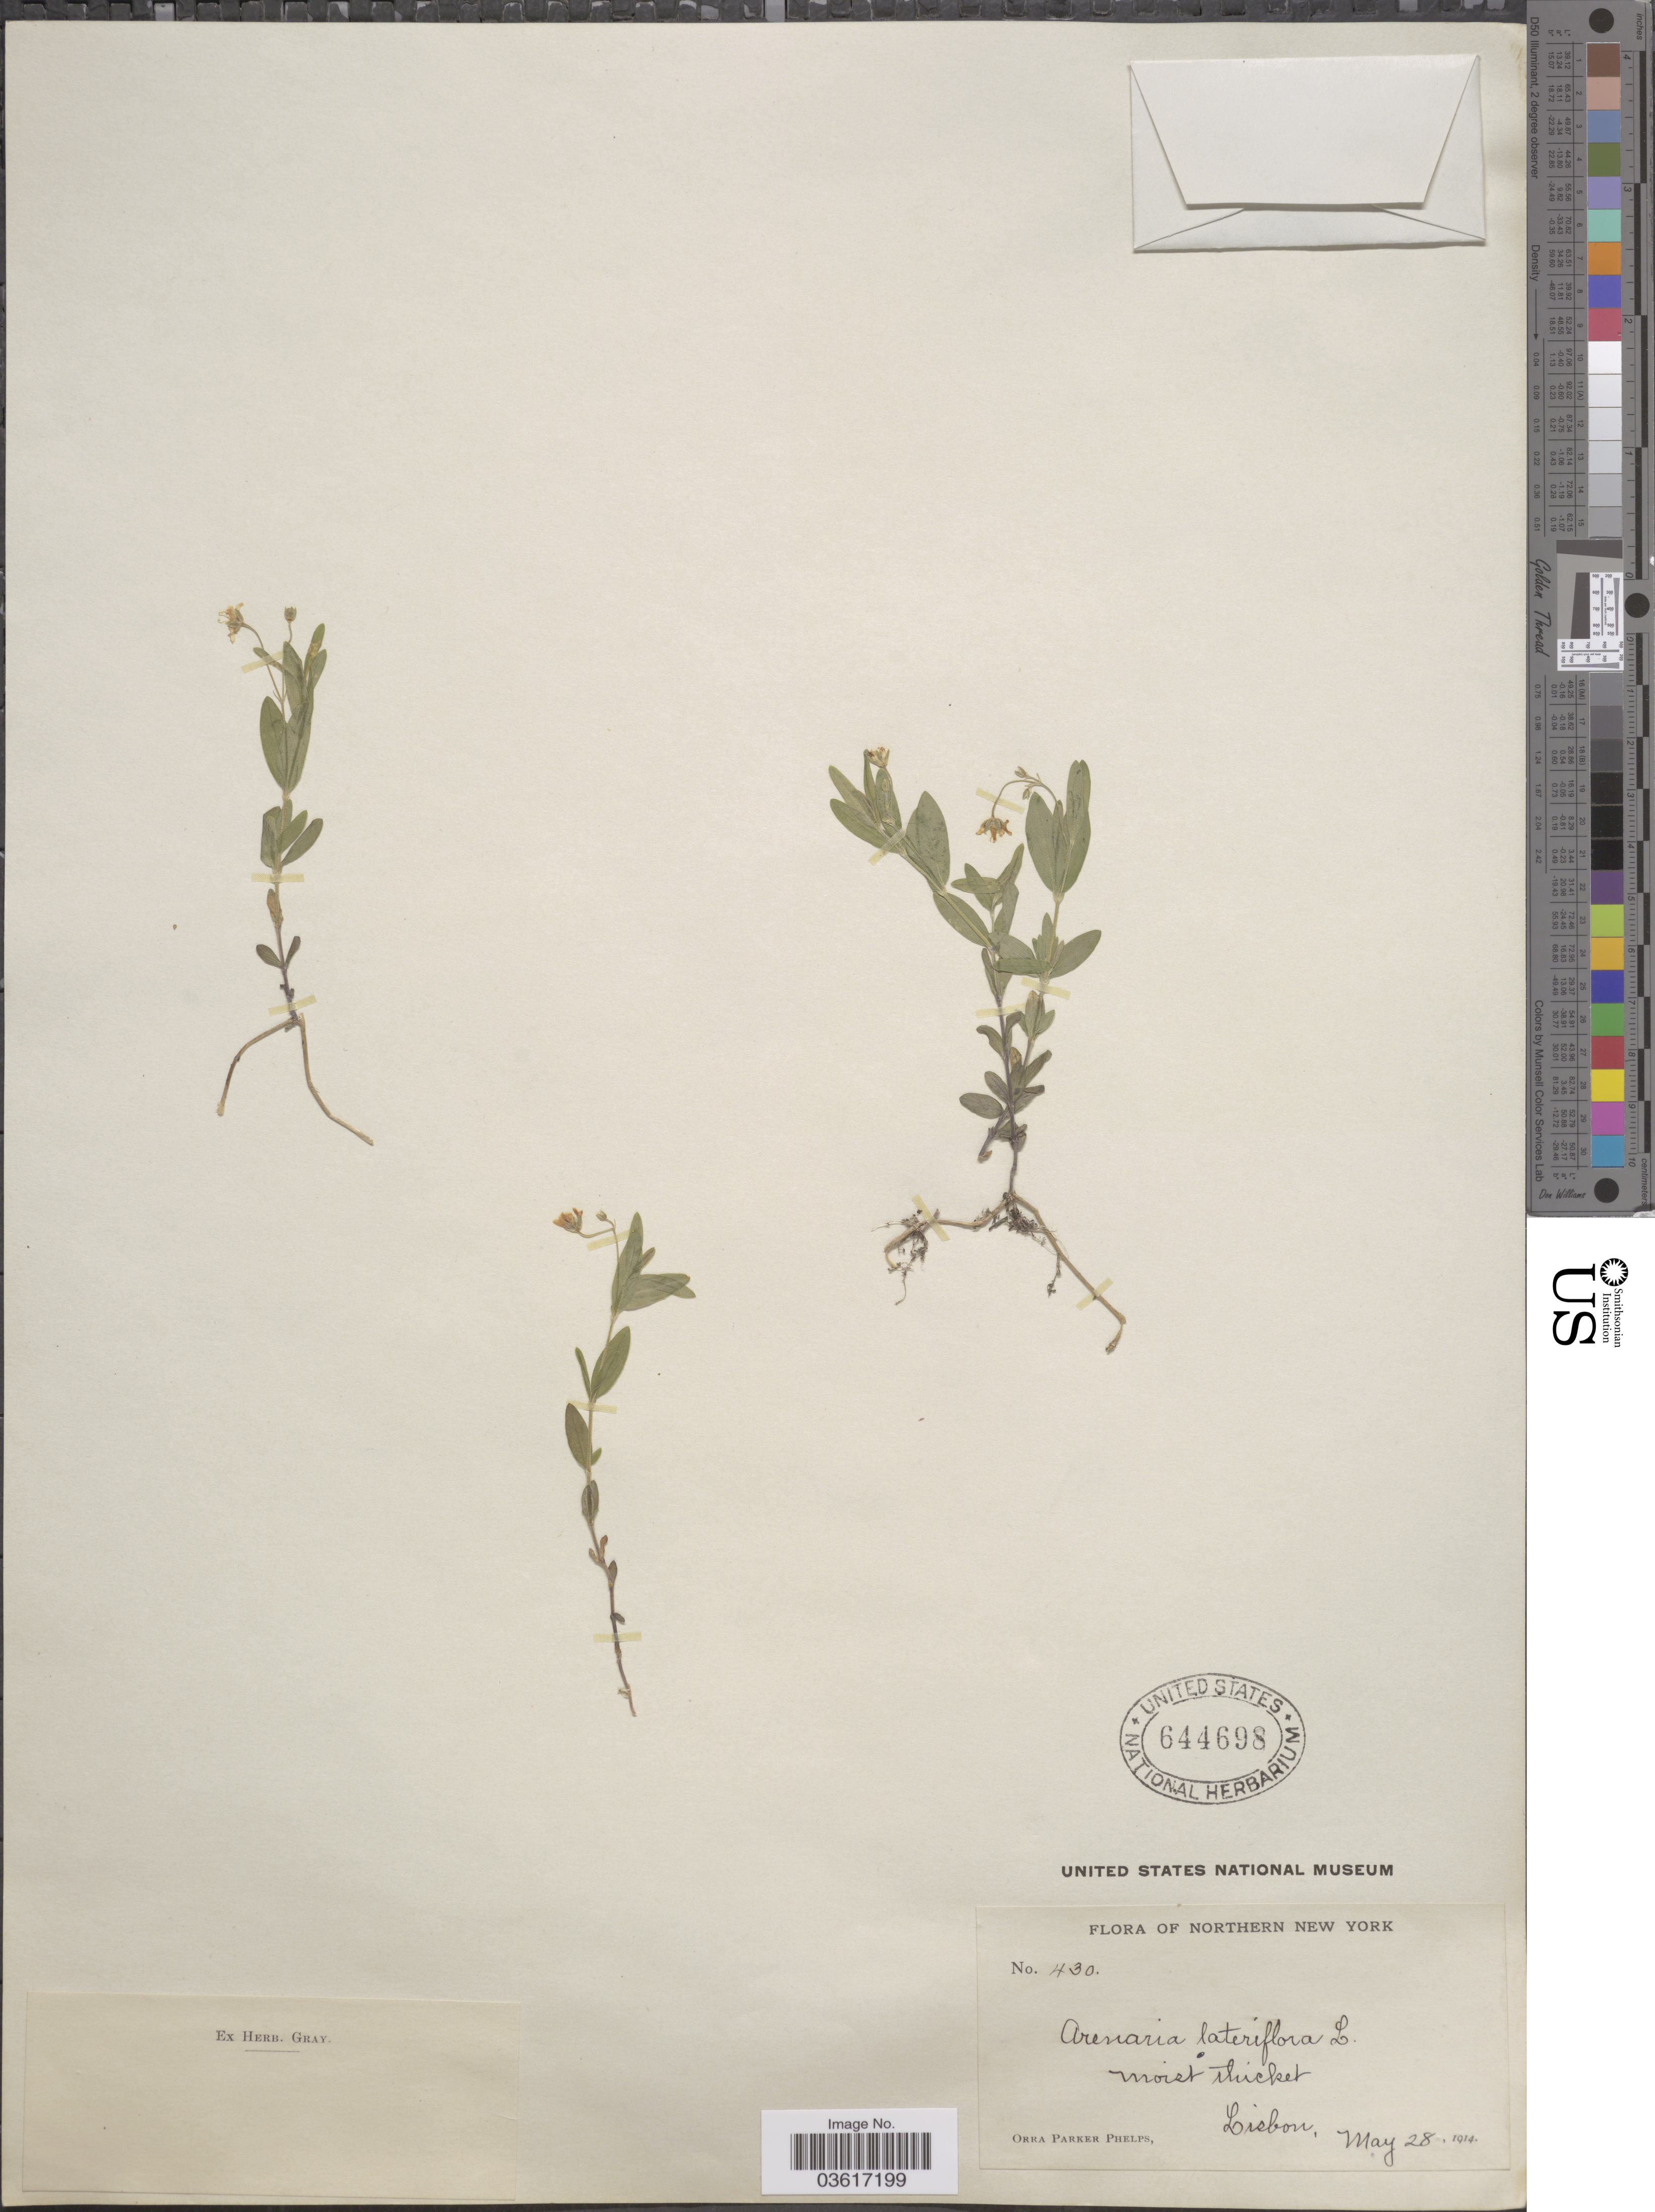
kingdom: Plantae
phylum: Tracheophyta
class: Magnoliopsida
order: Caryophyllales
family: Caryophyllaceae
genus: Moehringia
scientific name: Moehringia lateriflora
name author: (L.) Fenzl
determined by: Strong, Mark T., (BOT), Smithsonian Institution - National Museum of Natural History (UNITED STATES)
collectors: O. P. Phelps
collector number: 430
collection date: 1914-05-28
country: United States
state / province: New York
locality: Northern New York. Lisbon.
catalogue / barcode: US 644698